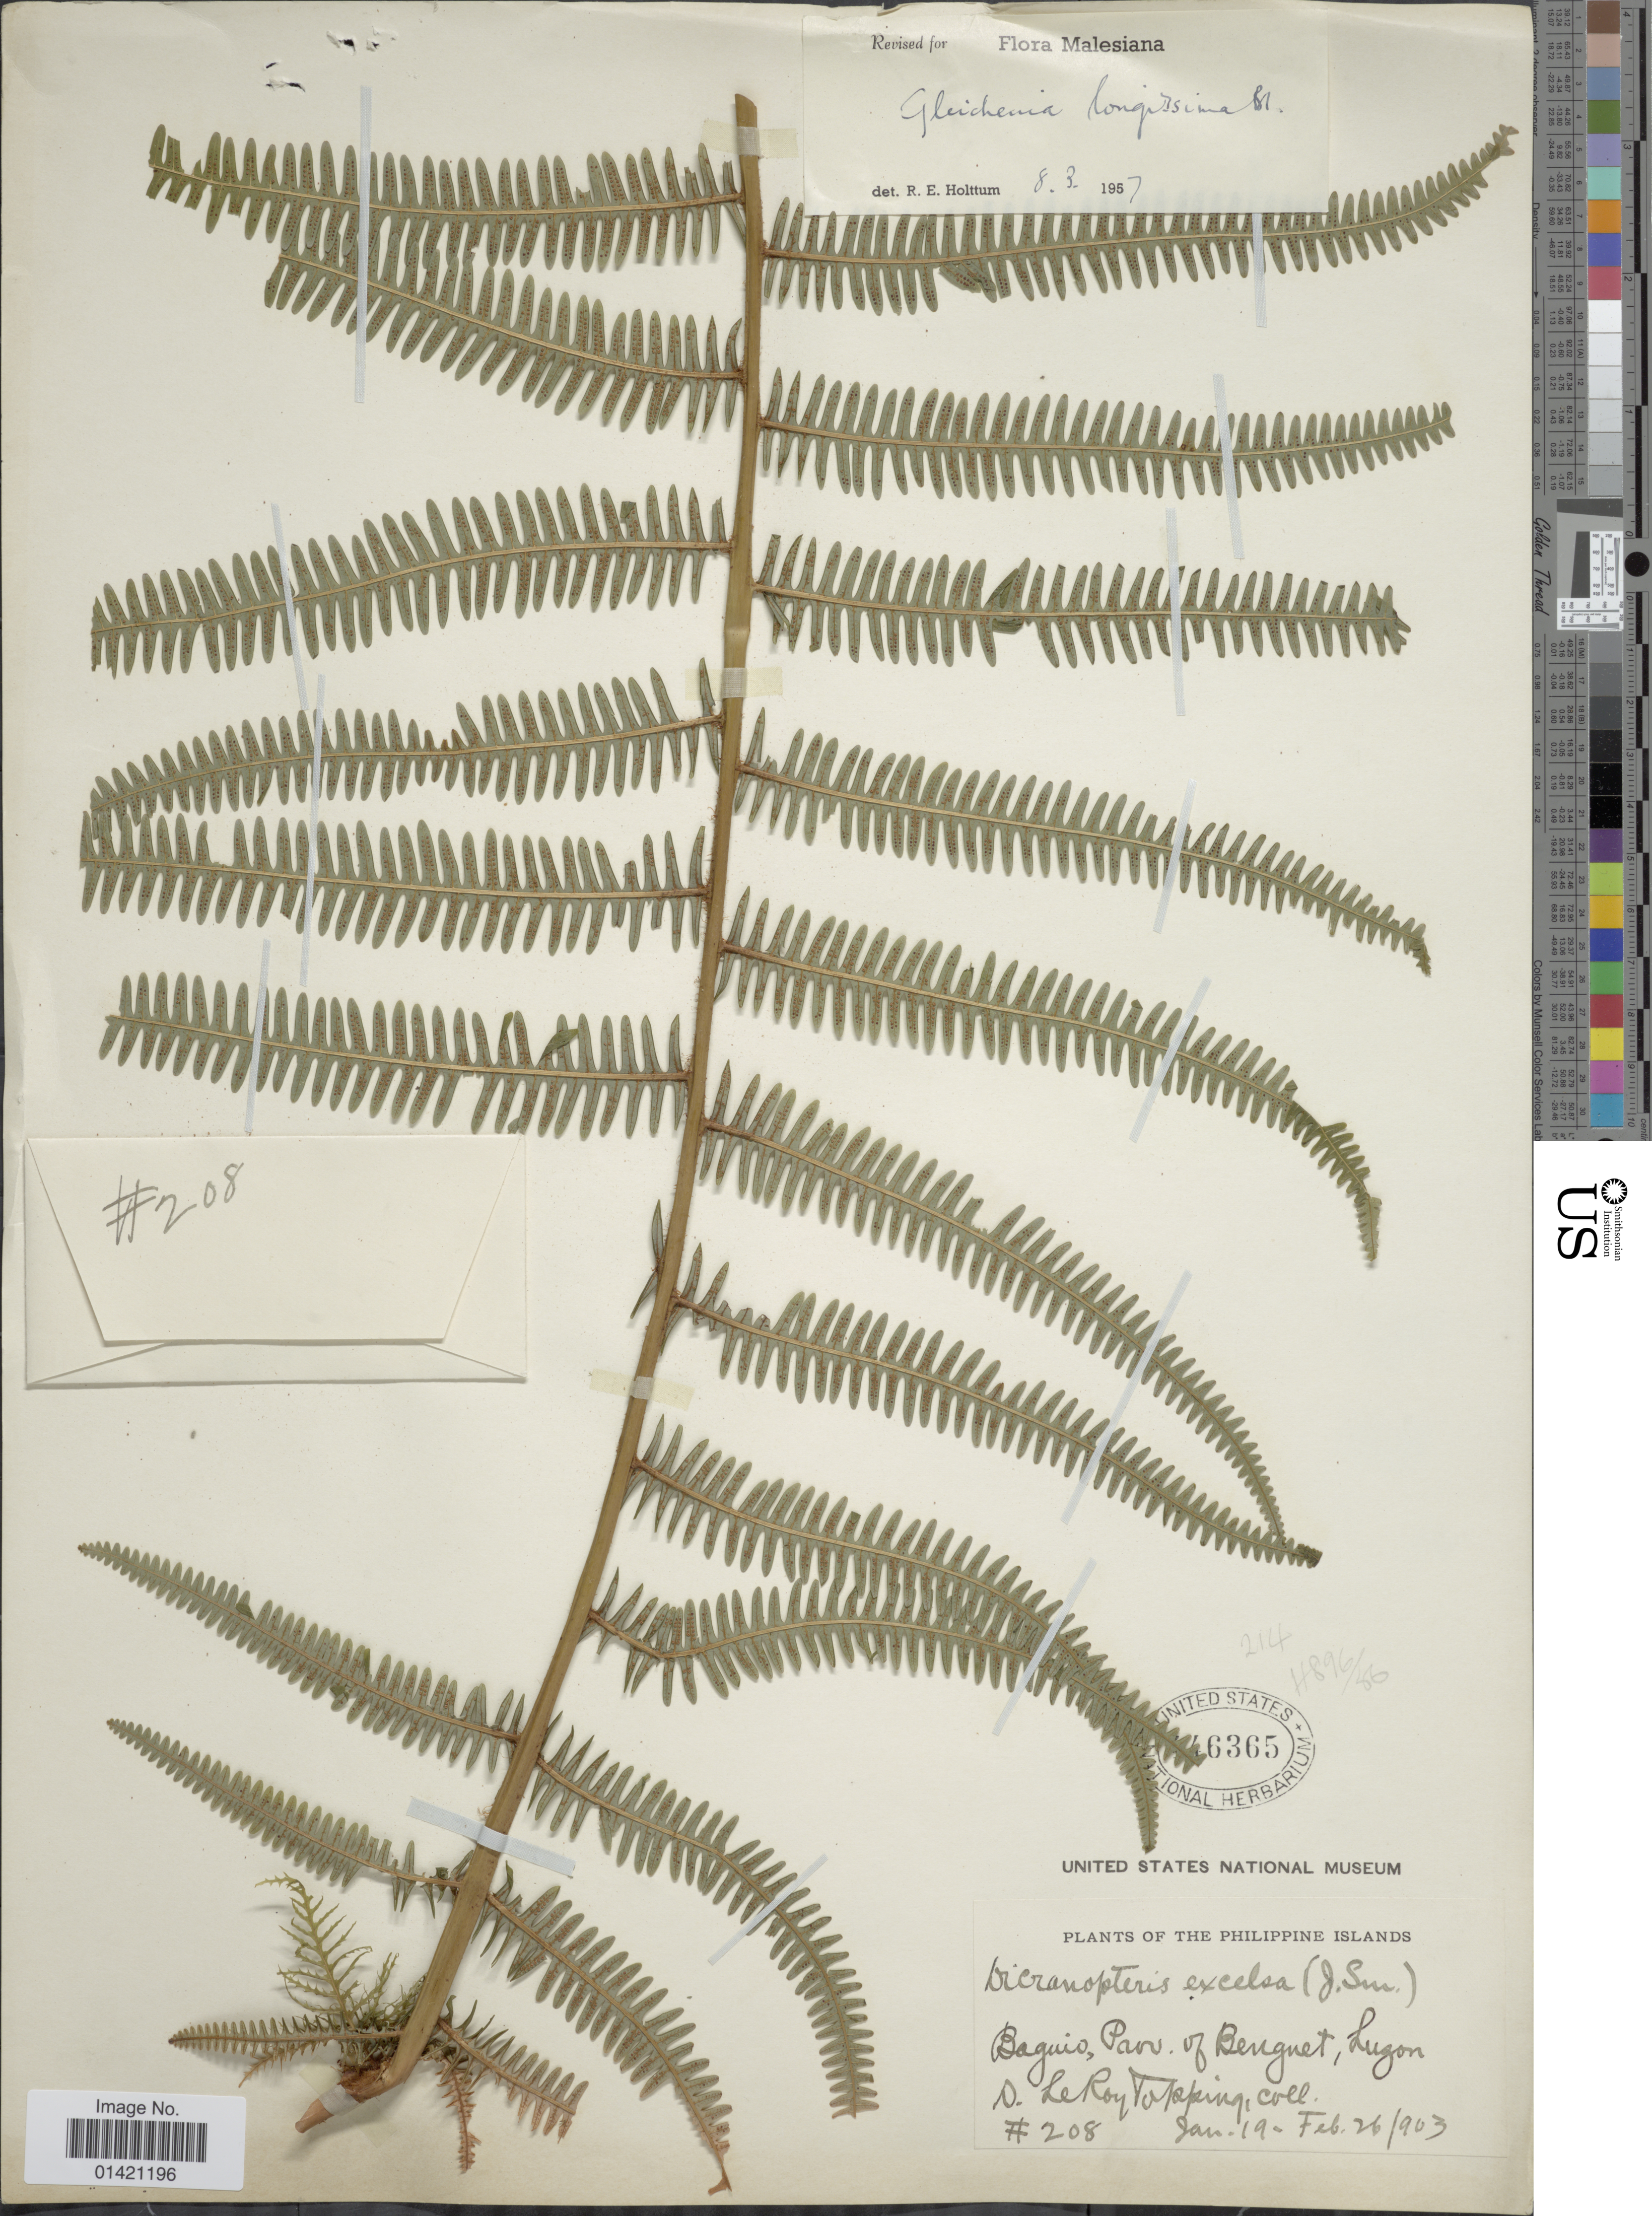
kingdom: Plantae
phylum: Tracheophyta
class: Polypodiopsida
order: Gleicheniales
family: Gleicheniaceae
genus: Diplopterygium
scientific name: Diplopterygium longissimum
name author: (Blume) Nakai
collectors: D. L. Topping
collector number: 208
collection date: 1903-01-19/1903-02-26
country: Philippines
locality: Baguio, Prov. of Benguet, Luzon .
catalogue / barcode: US 446365